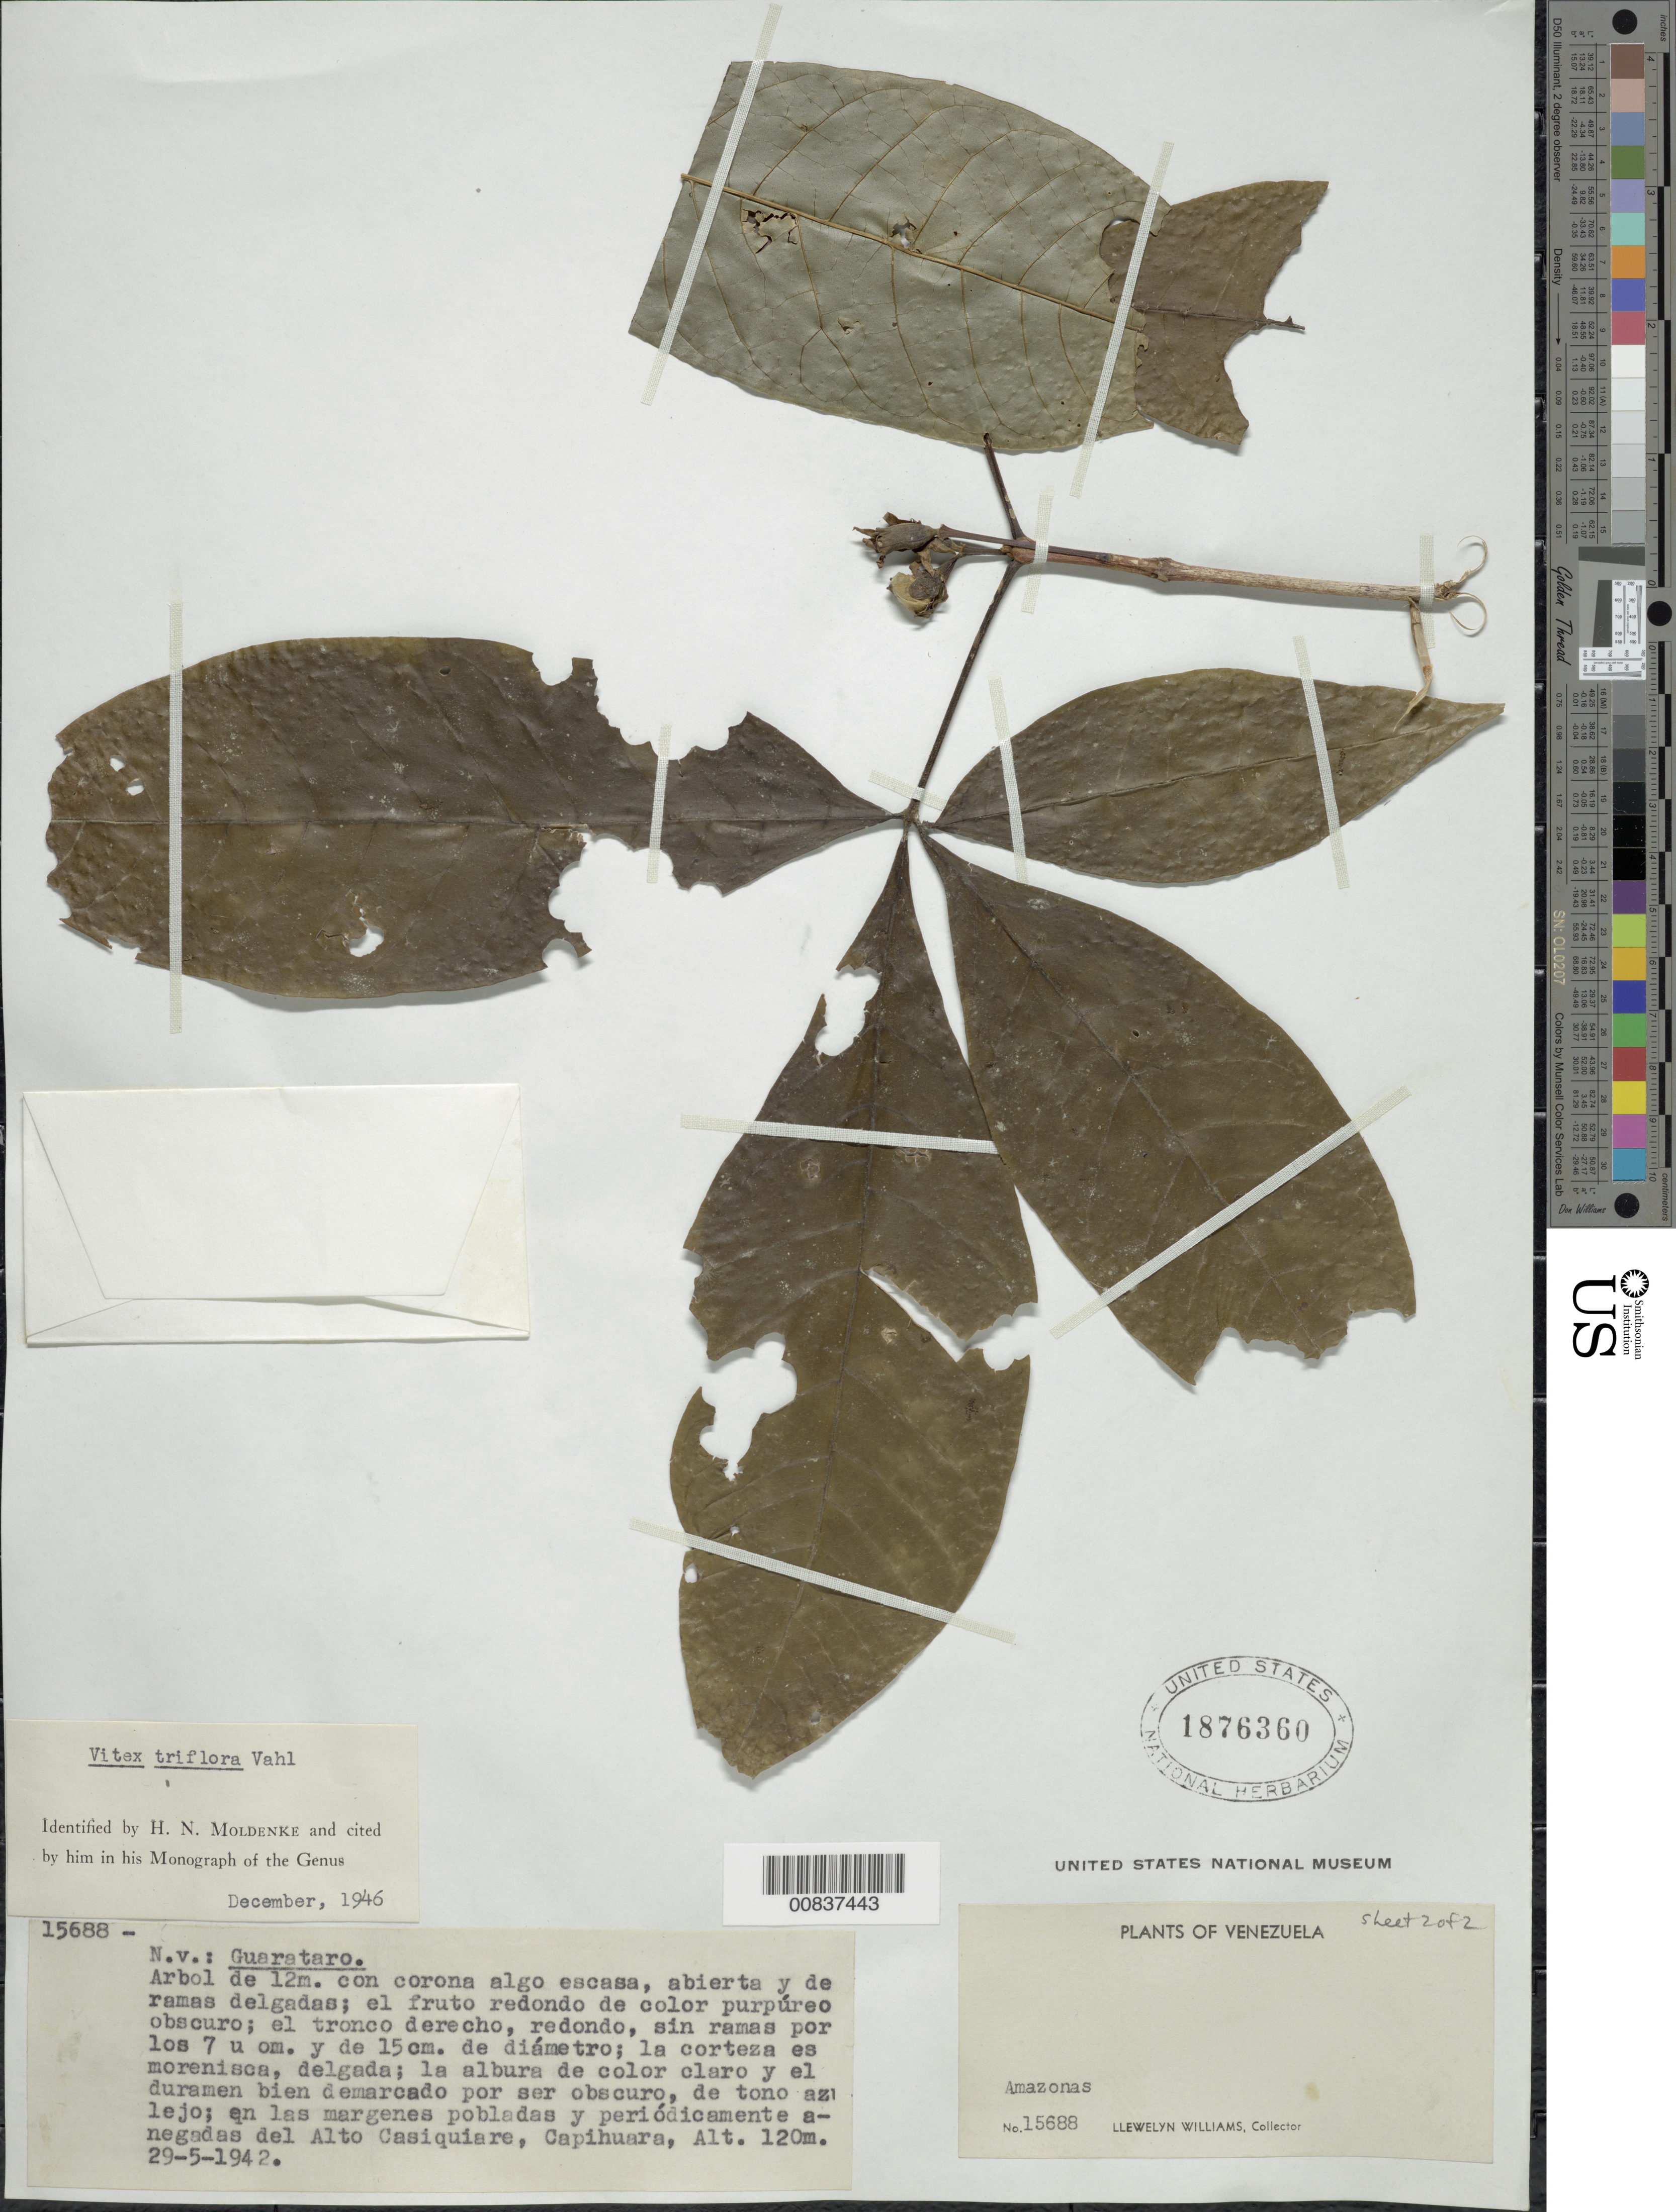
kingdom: Plantae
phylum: Tracheophyta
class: Magnoliopsida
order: Lamiales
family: Lamiaceae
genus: Vitex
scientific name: Vitex triflora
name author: Vahl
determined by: Moldenke, H. N.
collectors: Ll. Williams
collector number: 15688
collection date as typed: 29-May-42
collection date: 1942-05-29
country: Venezuela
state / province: Amazonas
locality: Capihuara, Alto Casiquiare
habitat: Margenes pobladas y periodicamente anegadas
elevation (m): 120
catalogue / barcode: US 1876360